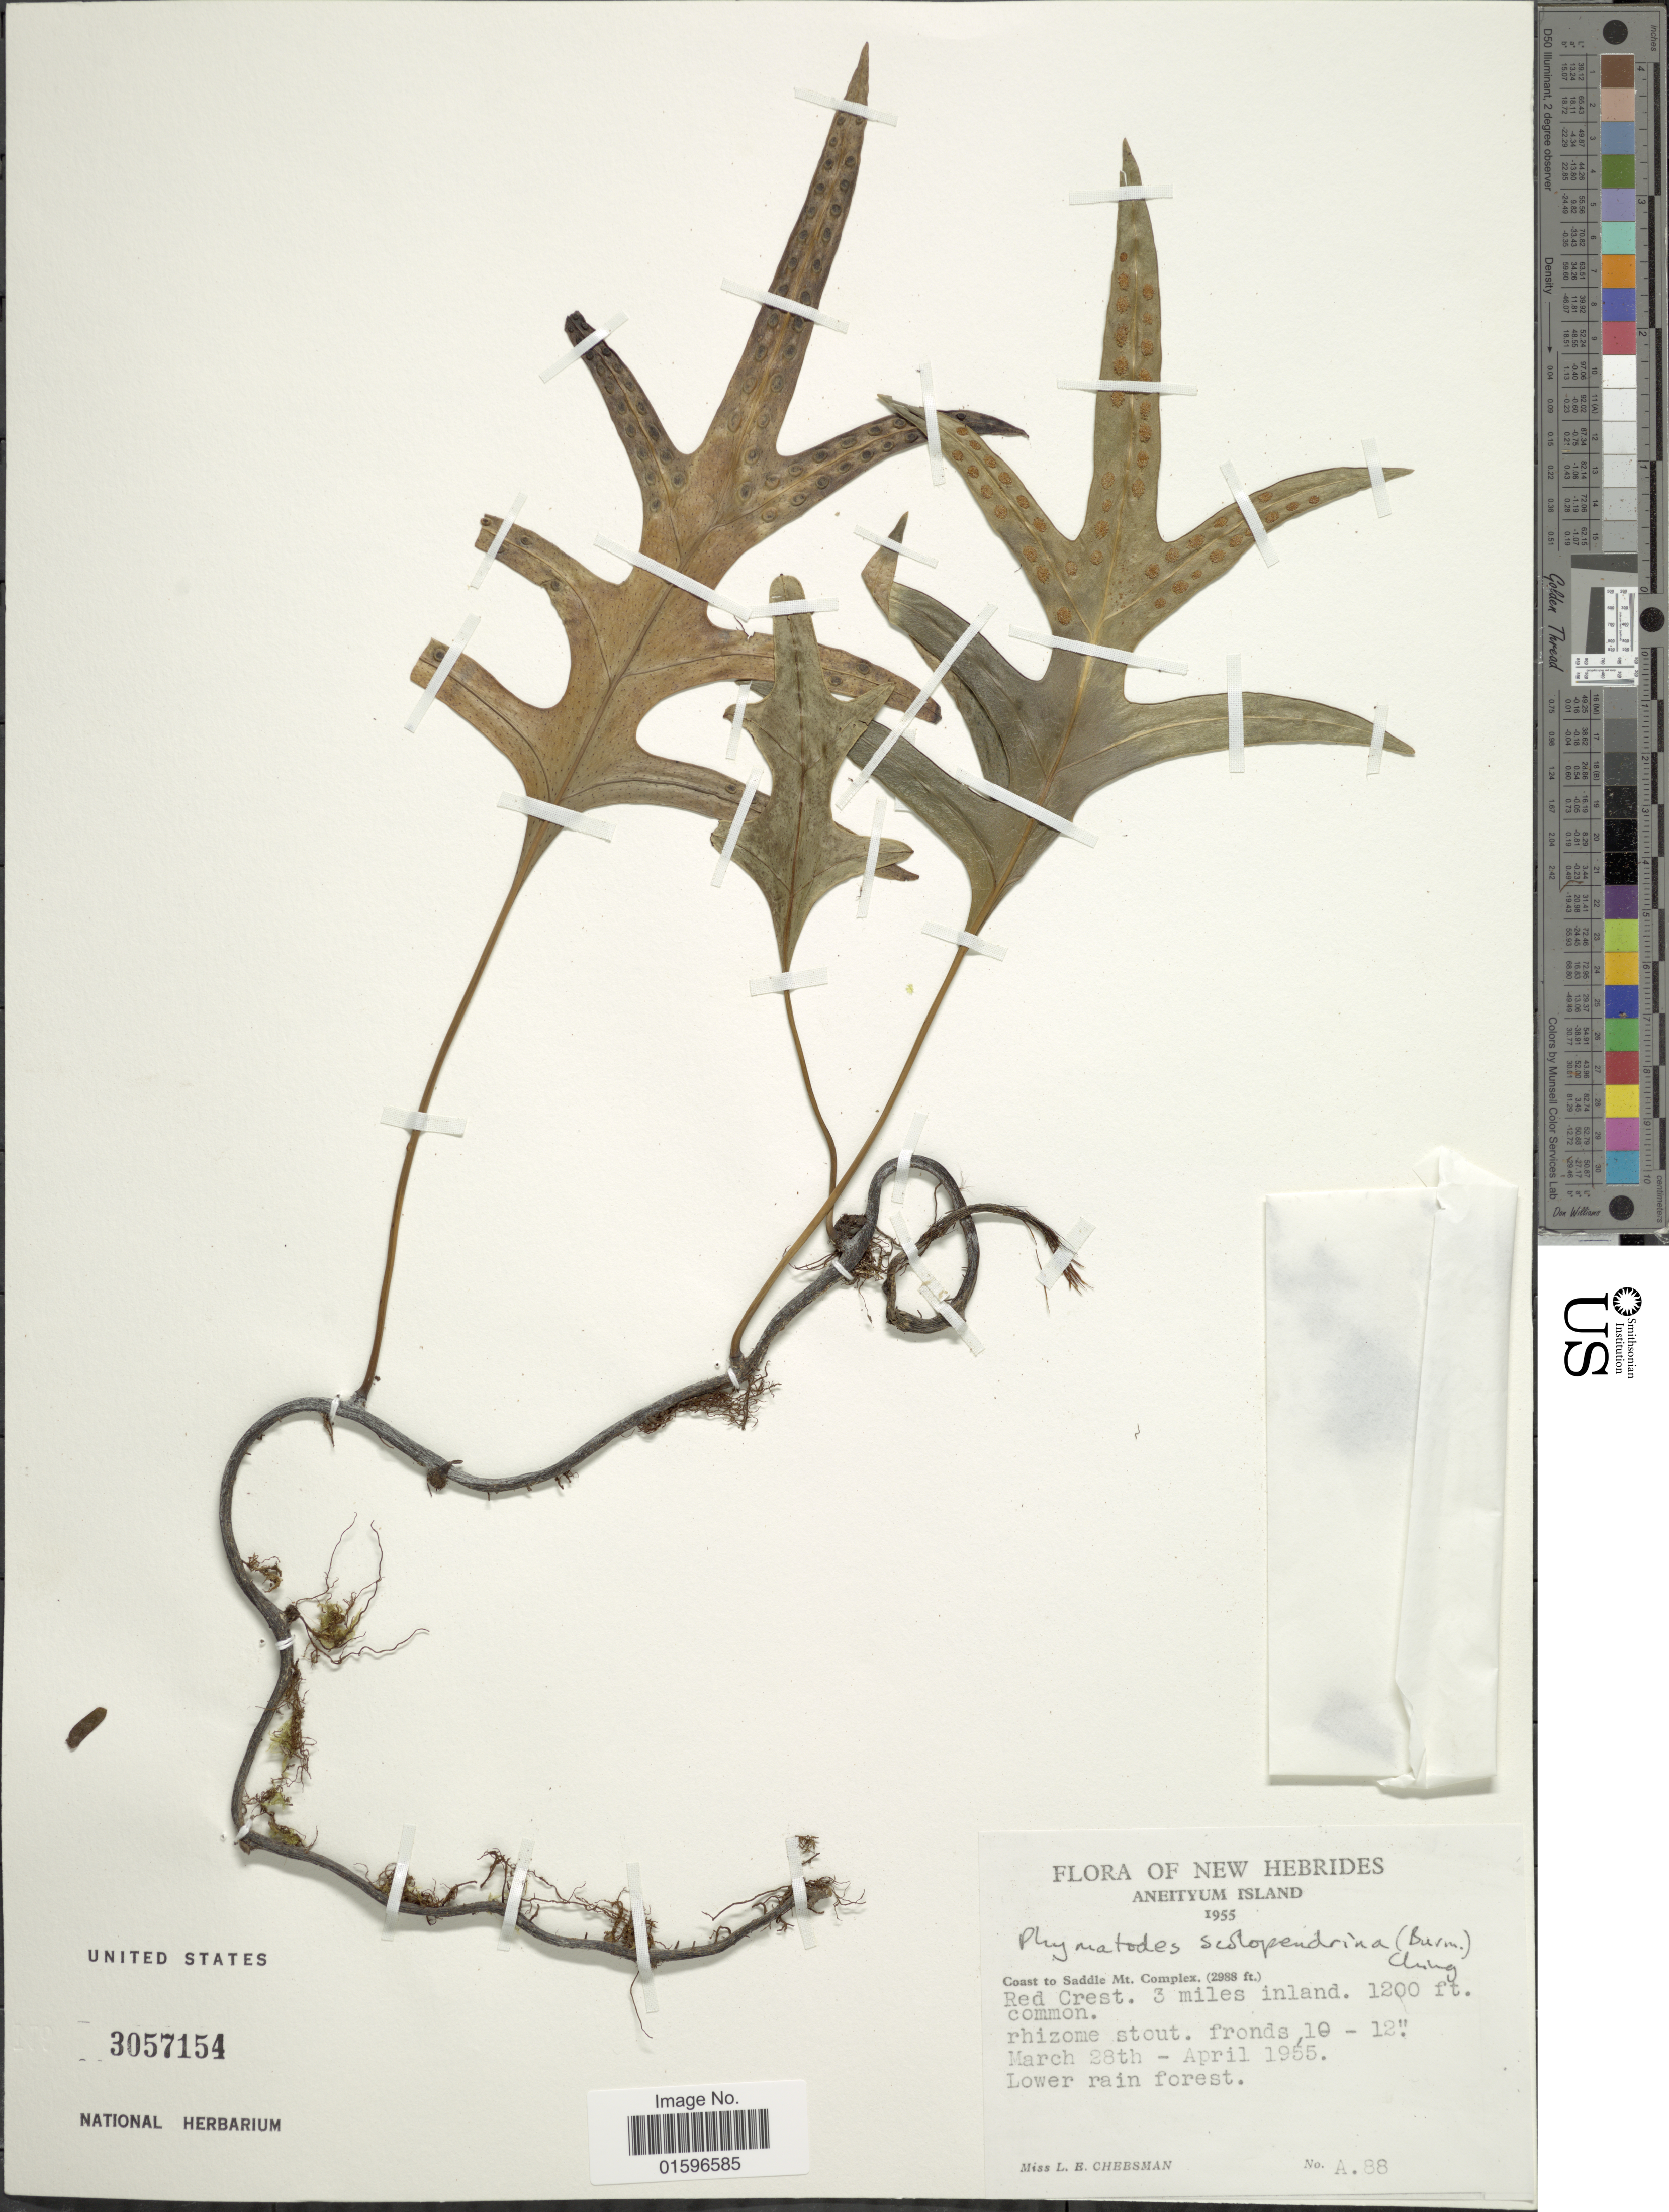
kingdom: Plantae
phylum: Tracheophyta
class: Polypodiopsida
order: Polypodiales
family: Polypodiaceae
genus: Polypodium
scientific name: Polypodium scolopendria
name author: Burm. f.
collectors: L. E. Cheesman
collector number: A.88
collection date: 1955-03-28/1955-04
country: Vanuatu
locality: New Hebrides, Aneityum Island, Coast to Saddle Mt. Complex, Red Crest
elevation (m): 366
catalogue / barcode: US 3057154